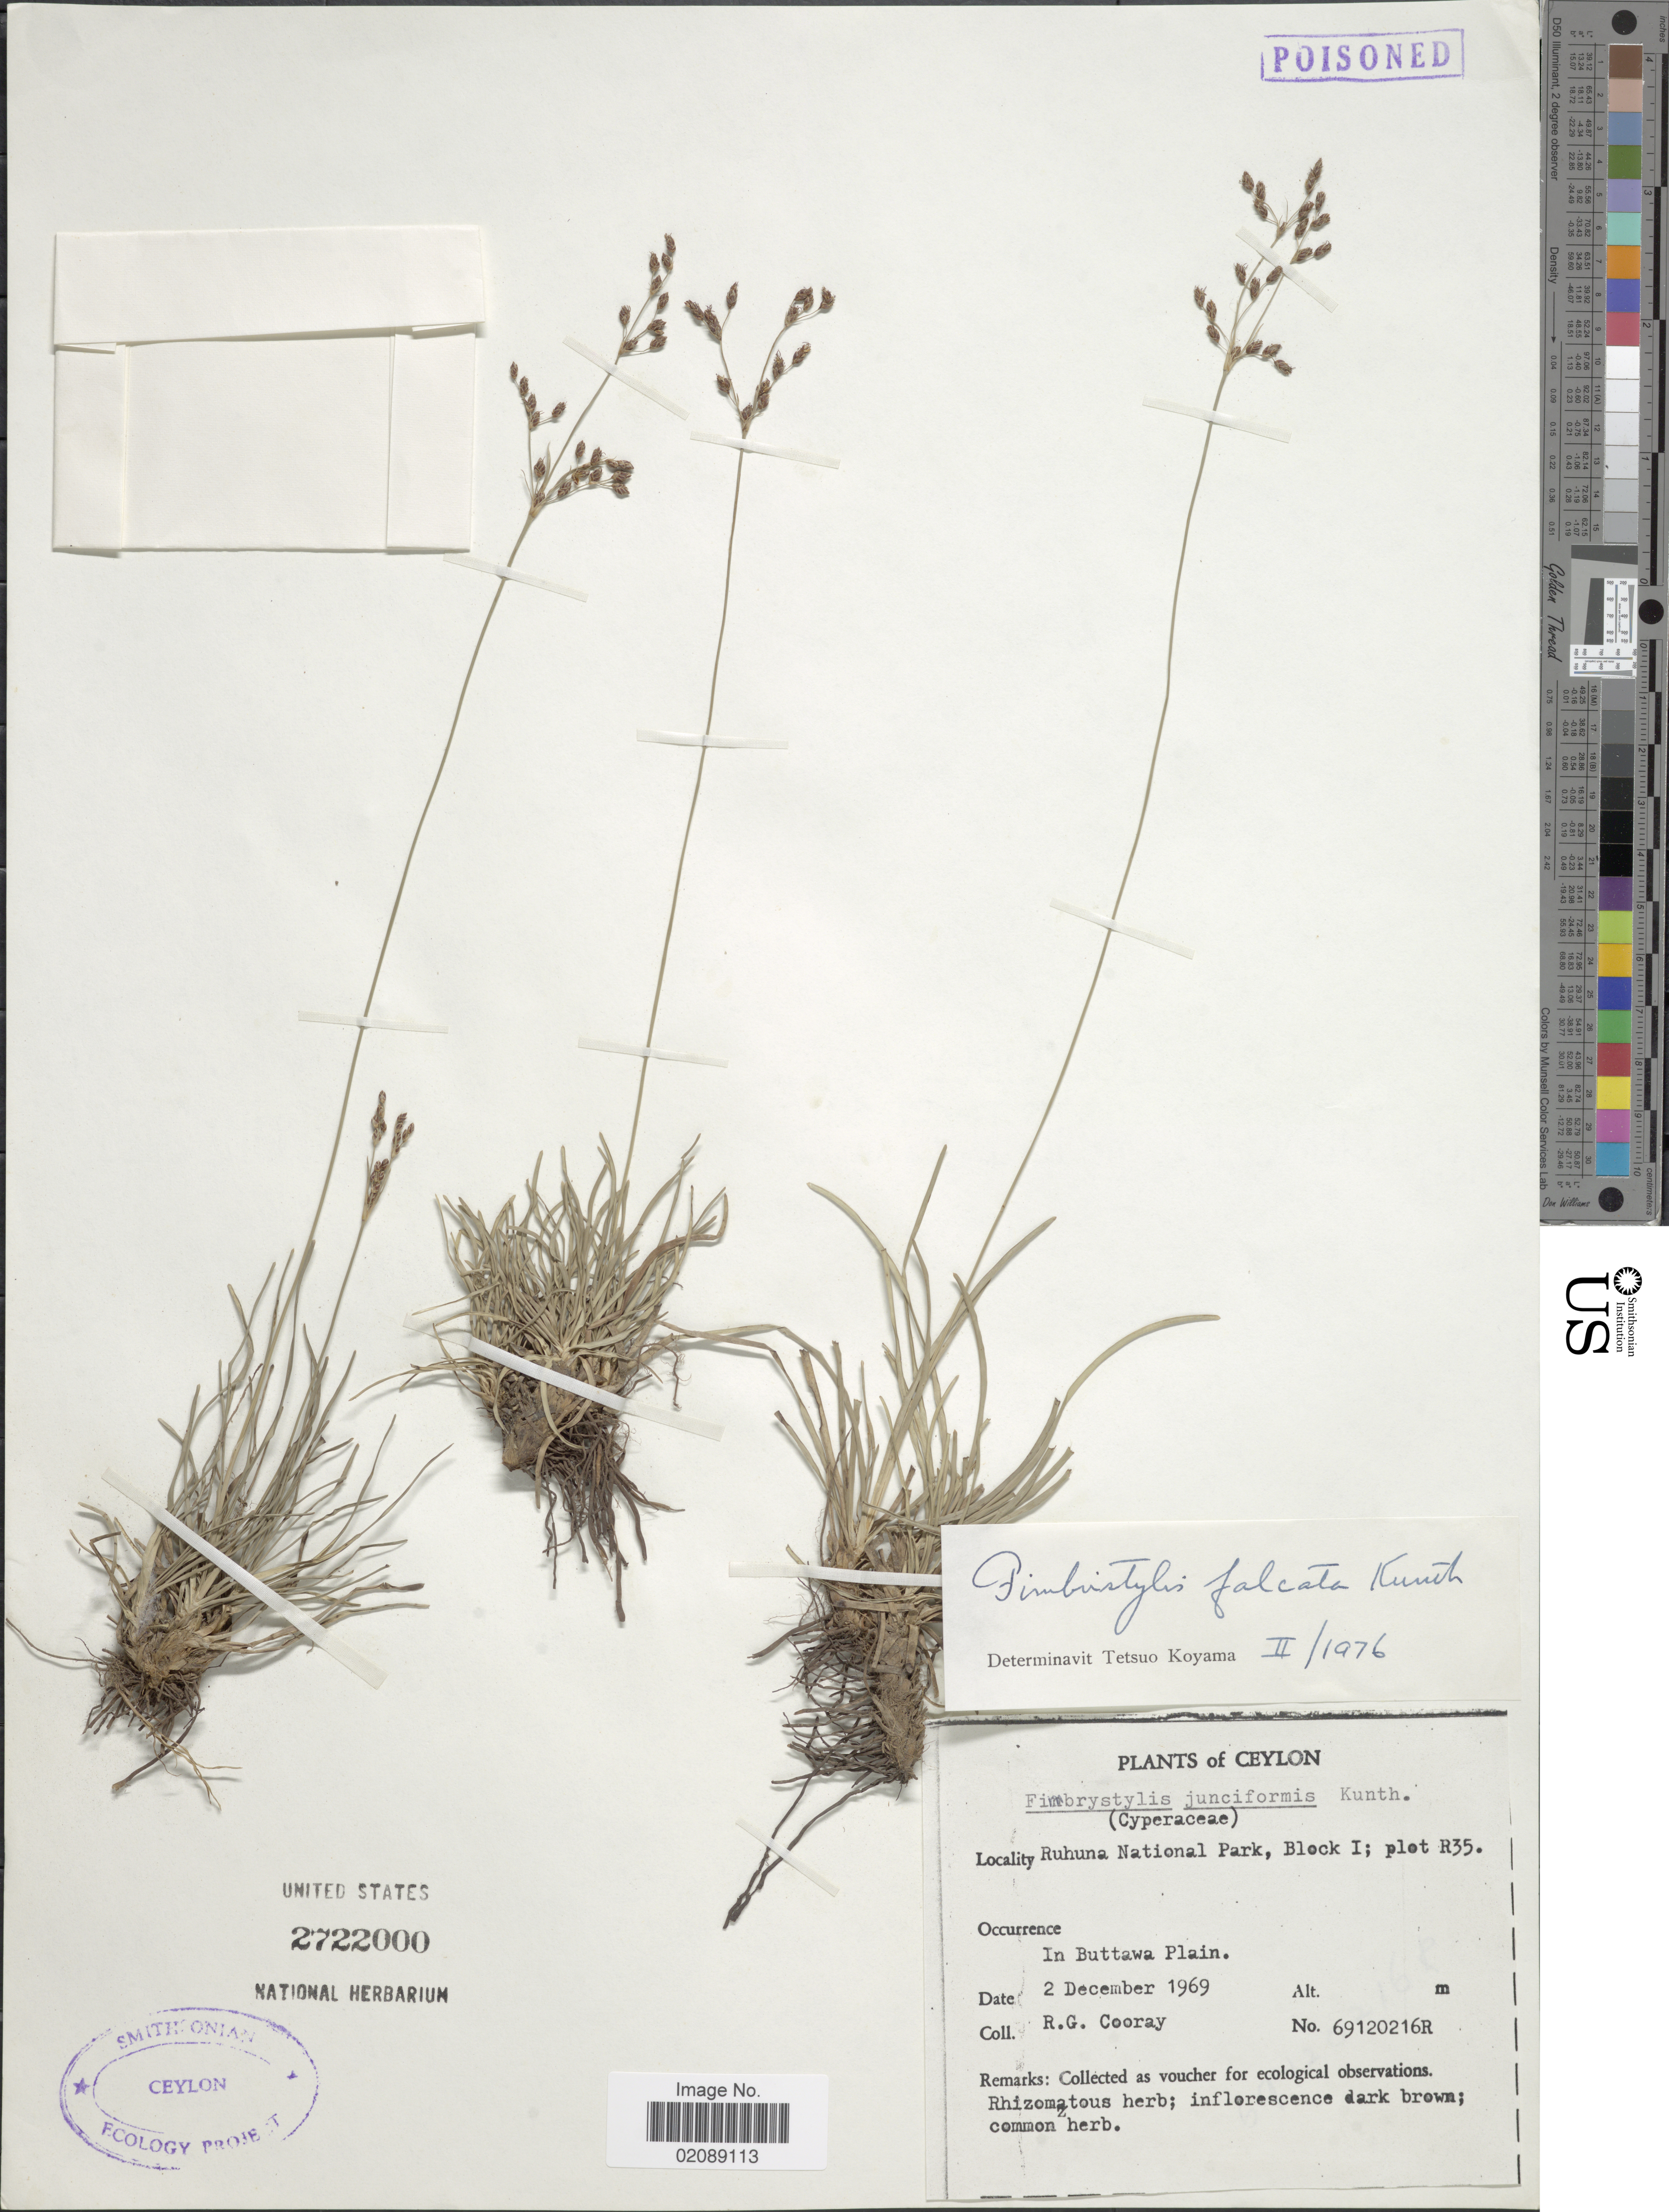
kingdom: Plantae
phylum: Tracheophyta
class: Liliopsida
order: Poales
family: Cyperaceae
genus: Fimbristylis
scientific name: Fimbristylis falcata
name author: (Vahl) Kunth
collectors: R. Cooray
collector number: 69120216R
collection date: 1969-12-02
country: Sri Lanka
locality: Ceylon, Ruhuna National Park, Block I; plot R35, In Buttawa Plain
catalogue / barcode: US 2722000